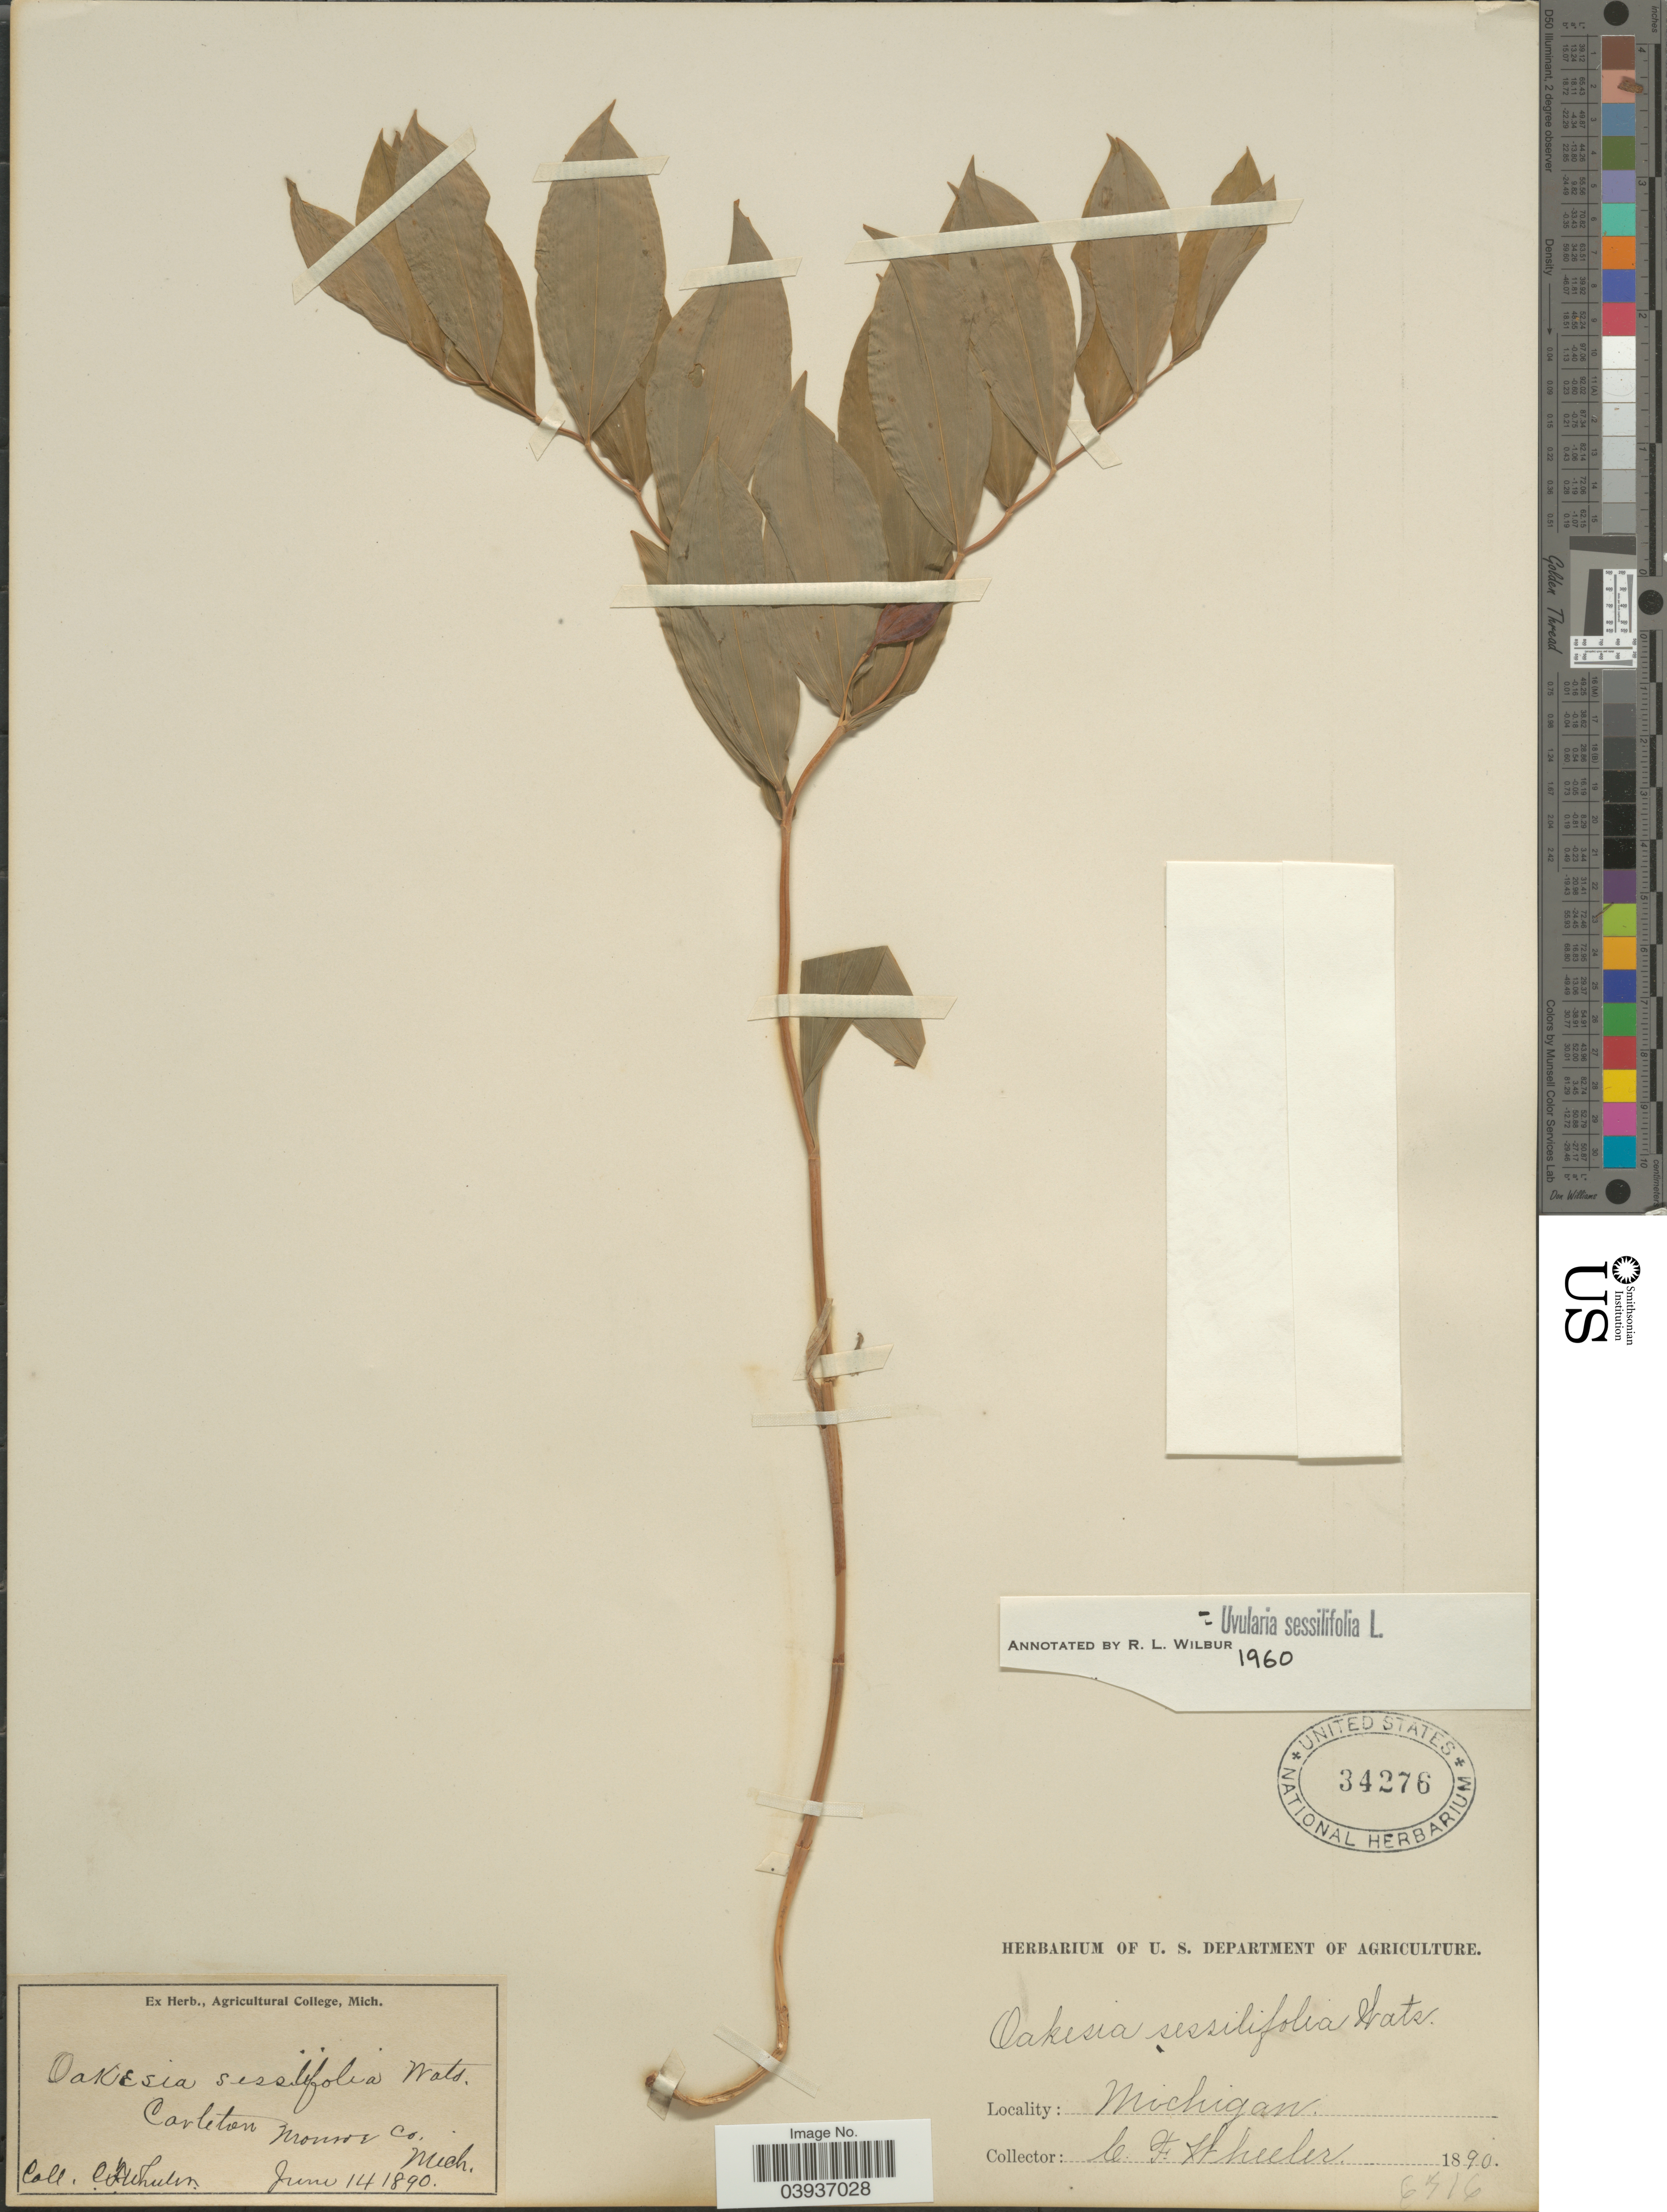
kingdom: Plantae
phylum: Tracheophyta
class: Liliopsida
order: Liliales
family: Colchicaceae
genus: Uvularia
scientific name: Uvularia sessilifolia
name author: L.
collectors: C. Wheeler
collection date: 1890-06-14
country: United States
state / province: Michigan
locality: Carleton. Monroe Co.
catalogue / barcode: US 34276